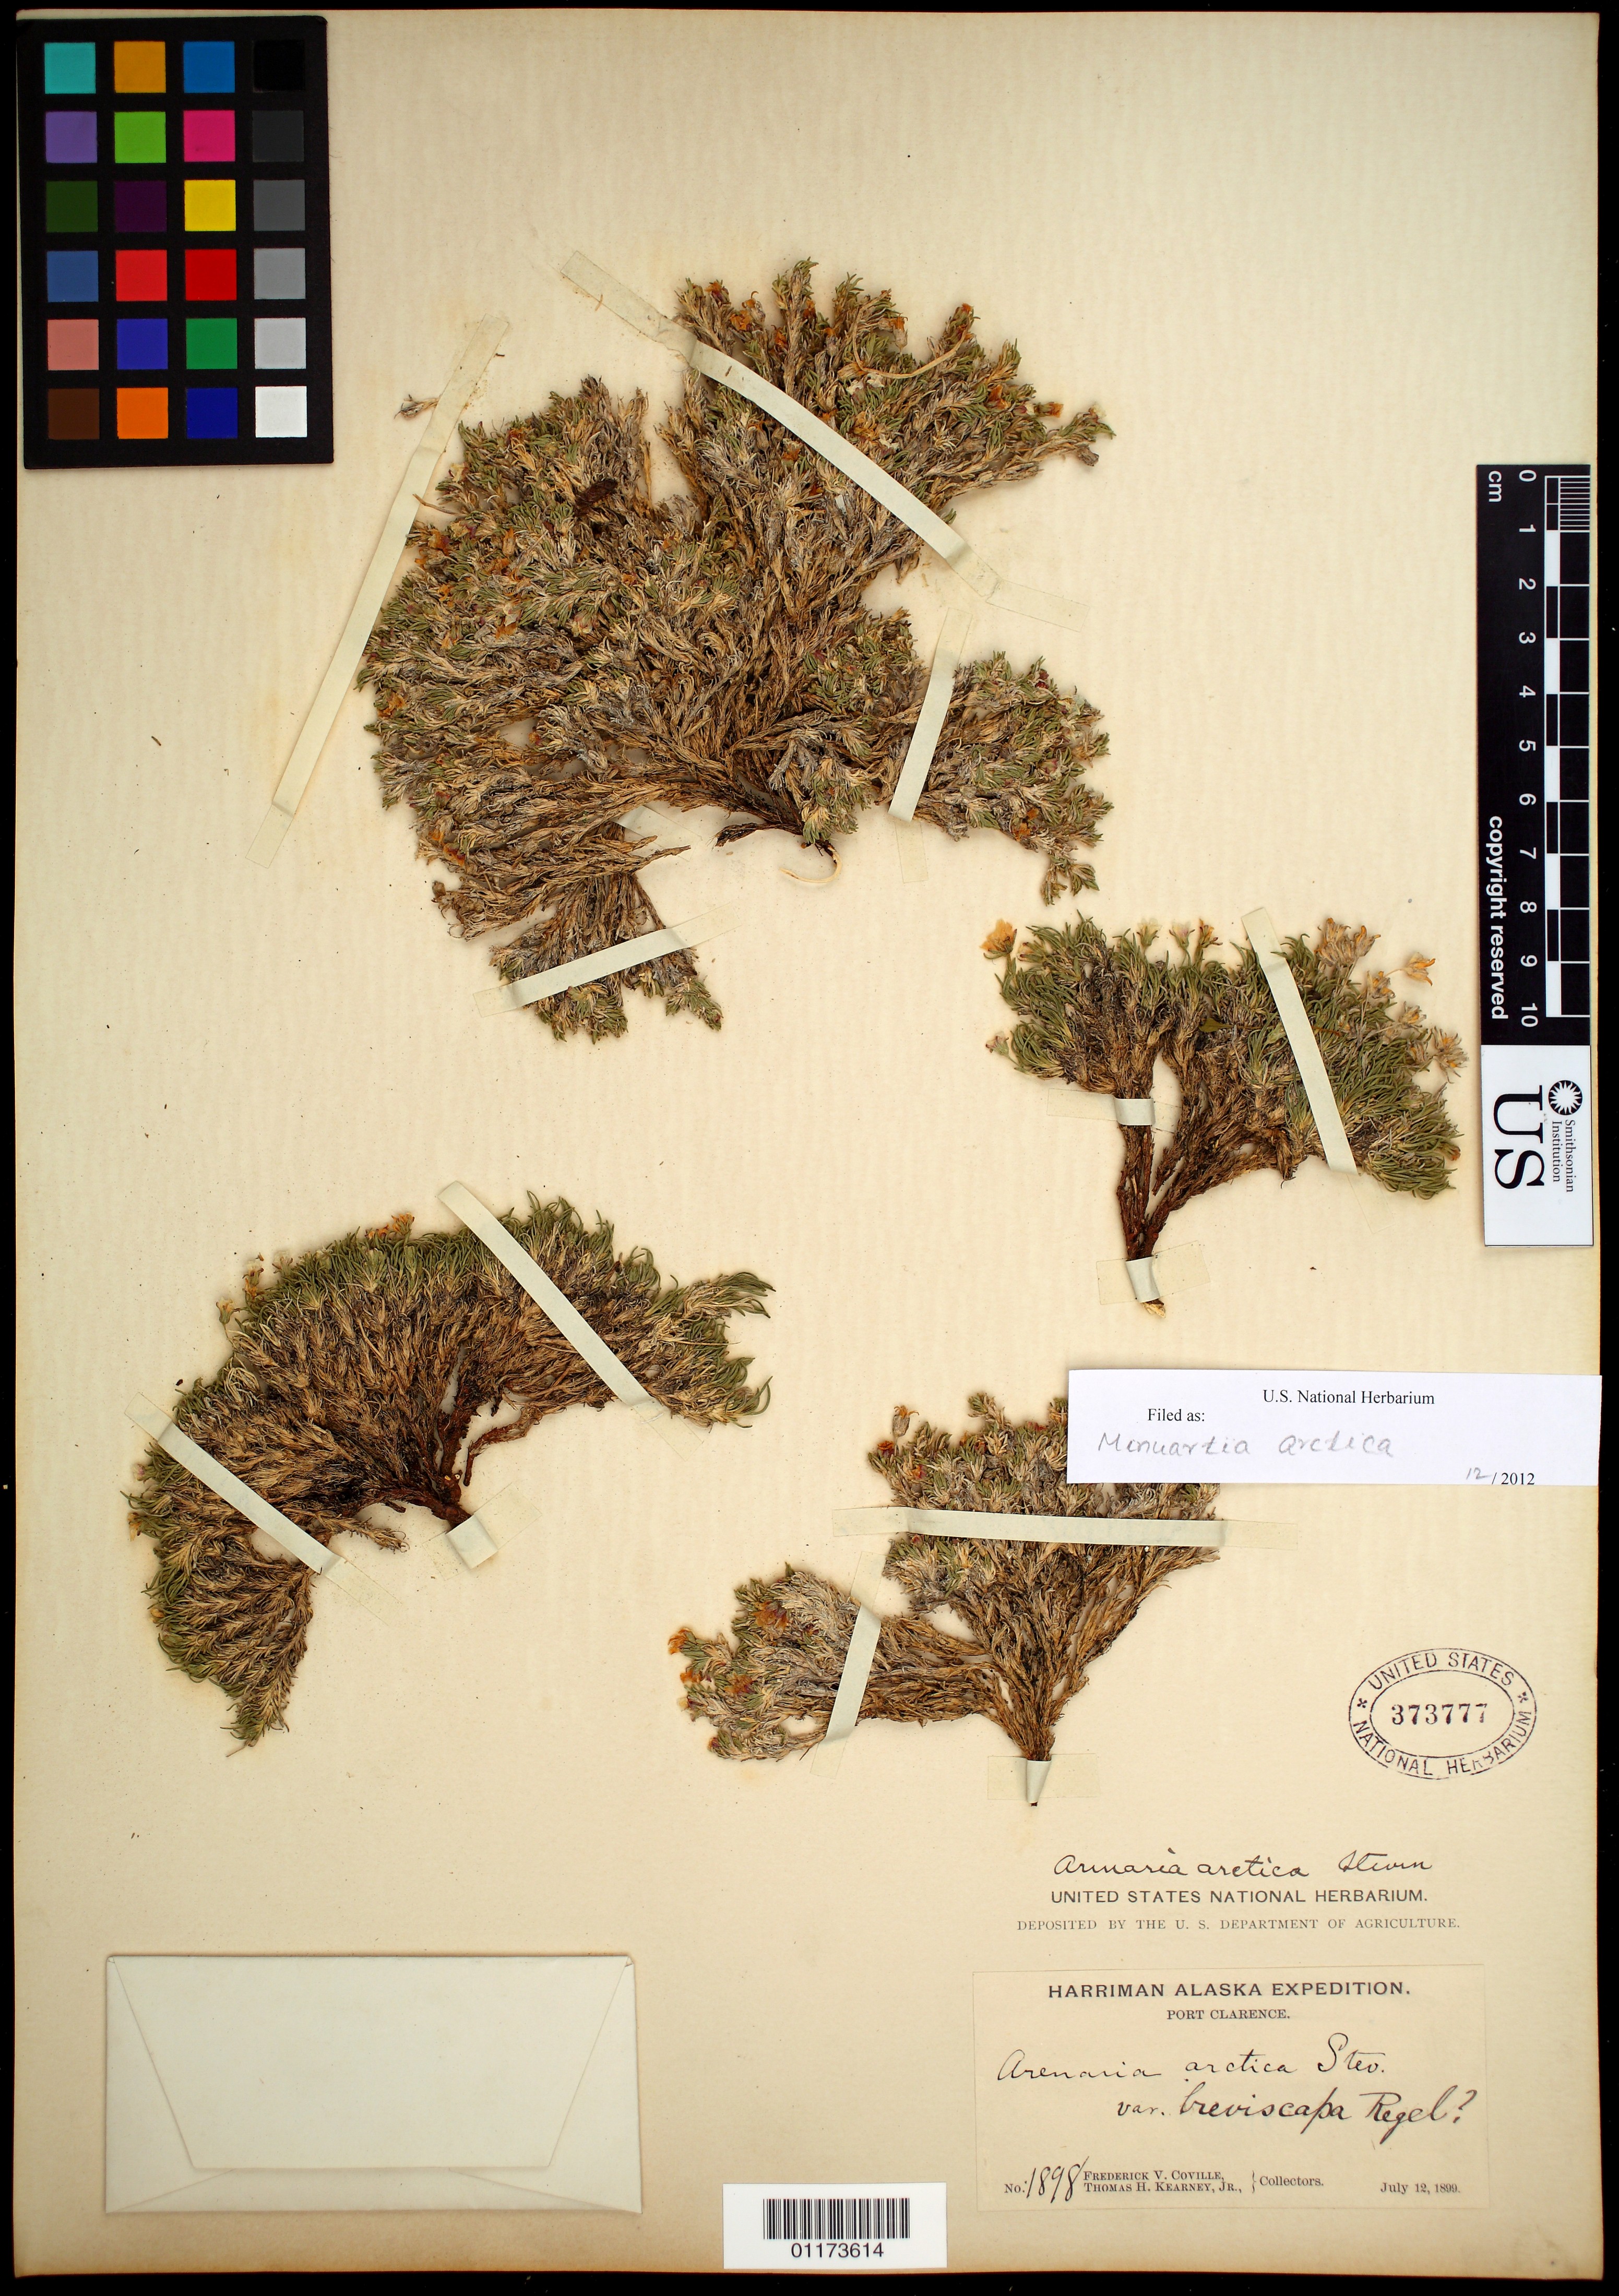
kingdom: Plantae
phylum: Tracheophyta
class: Magnoliopsida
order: Caryophyllales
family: Caryophyllaceae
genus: Cherleria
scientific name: Cherleria arctica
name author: (Steven ex Ser.) A.J. Moore & Dillenb.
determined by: Strong, M. T., (US), Smithsonian Institution - National Museum of Natural History (UNITED STATES)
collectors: F. V. Coville & T. H. Kearney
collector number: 1898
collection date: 1899-07-12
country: United States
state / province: Alaska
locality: Port Clarence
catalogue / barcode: US 373777